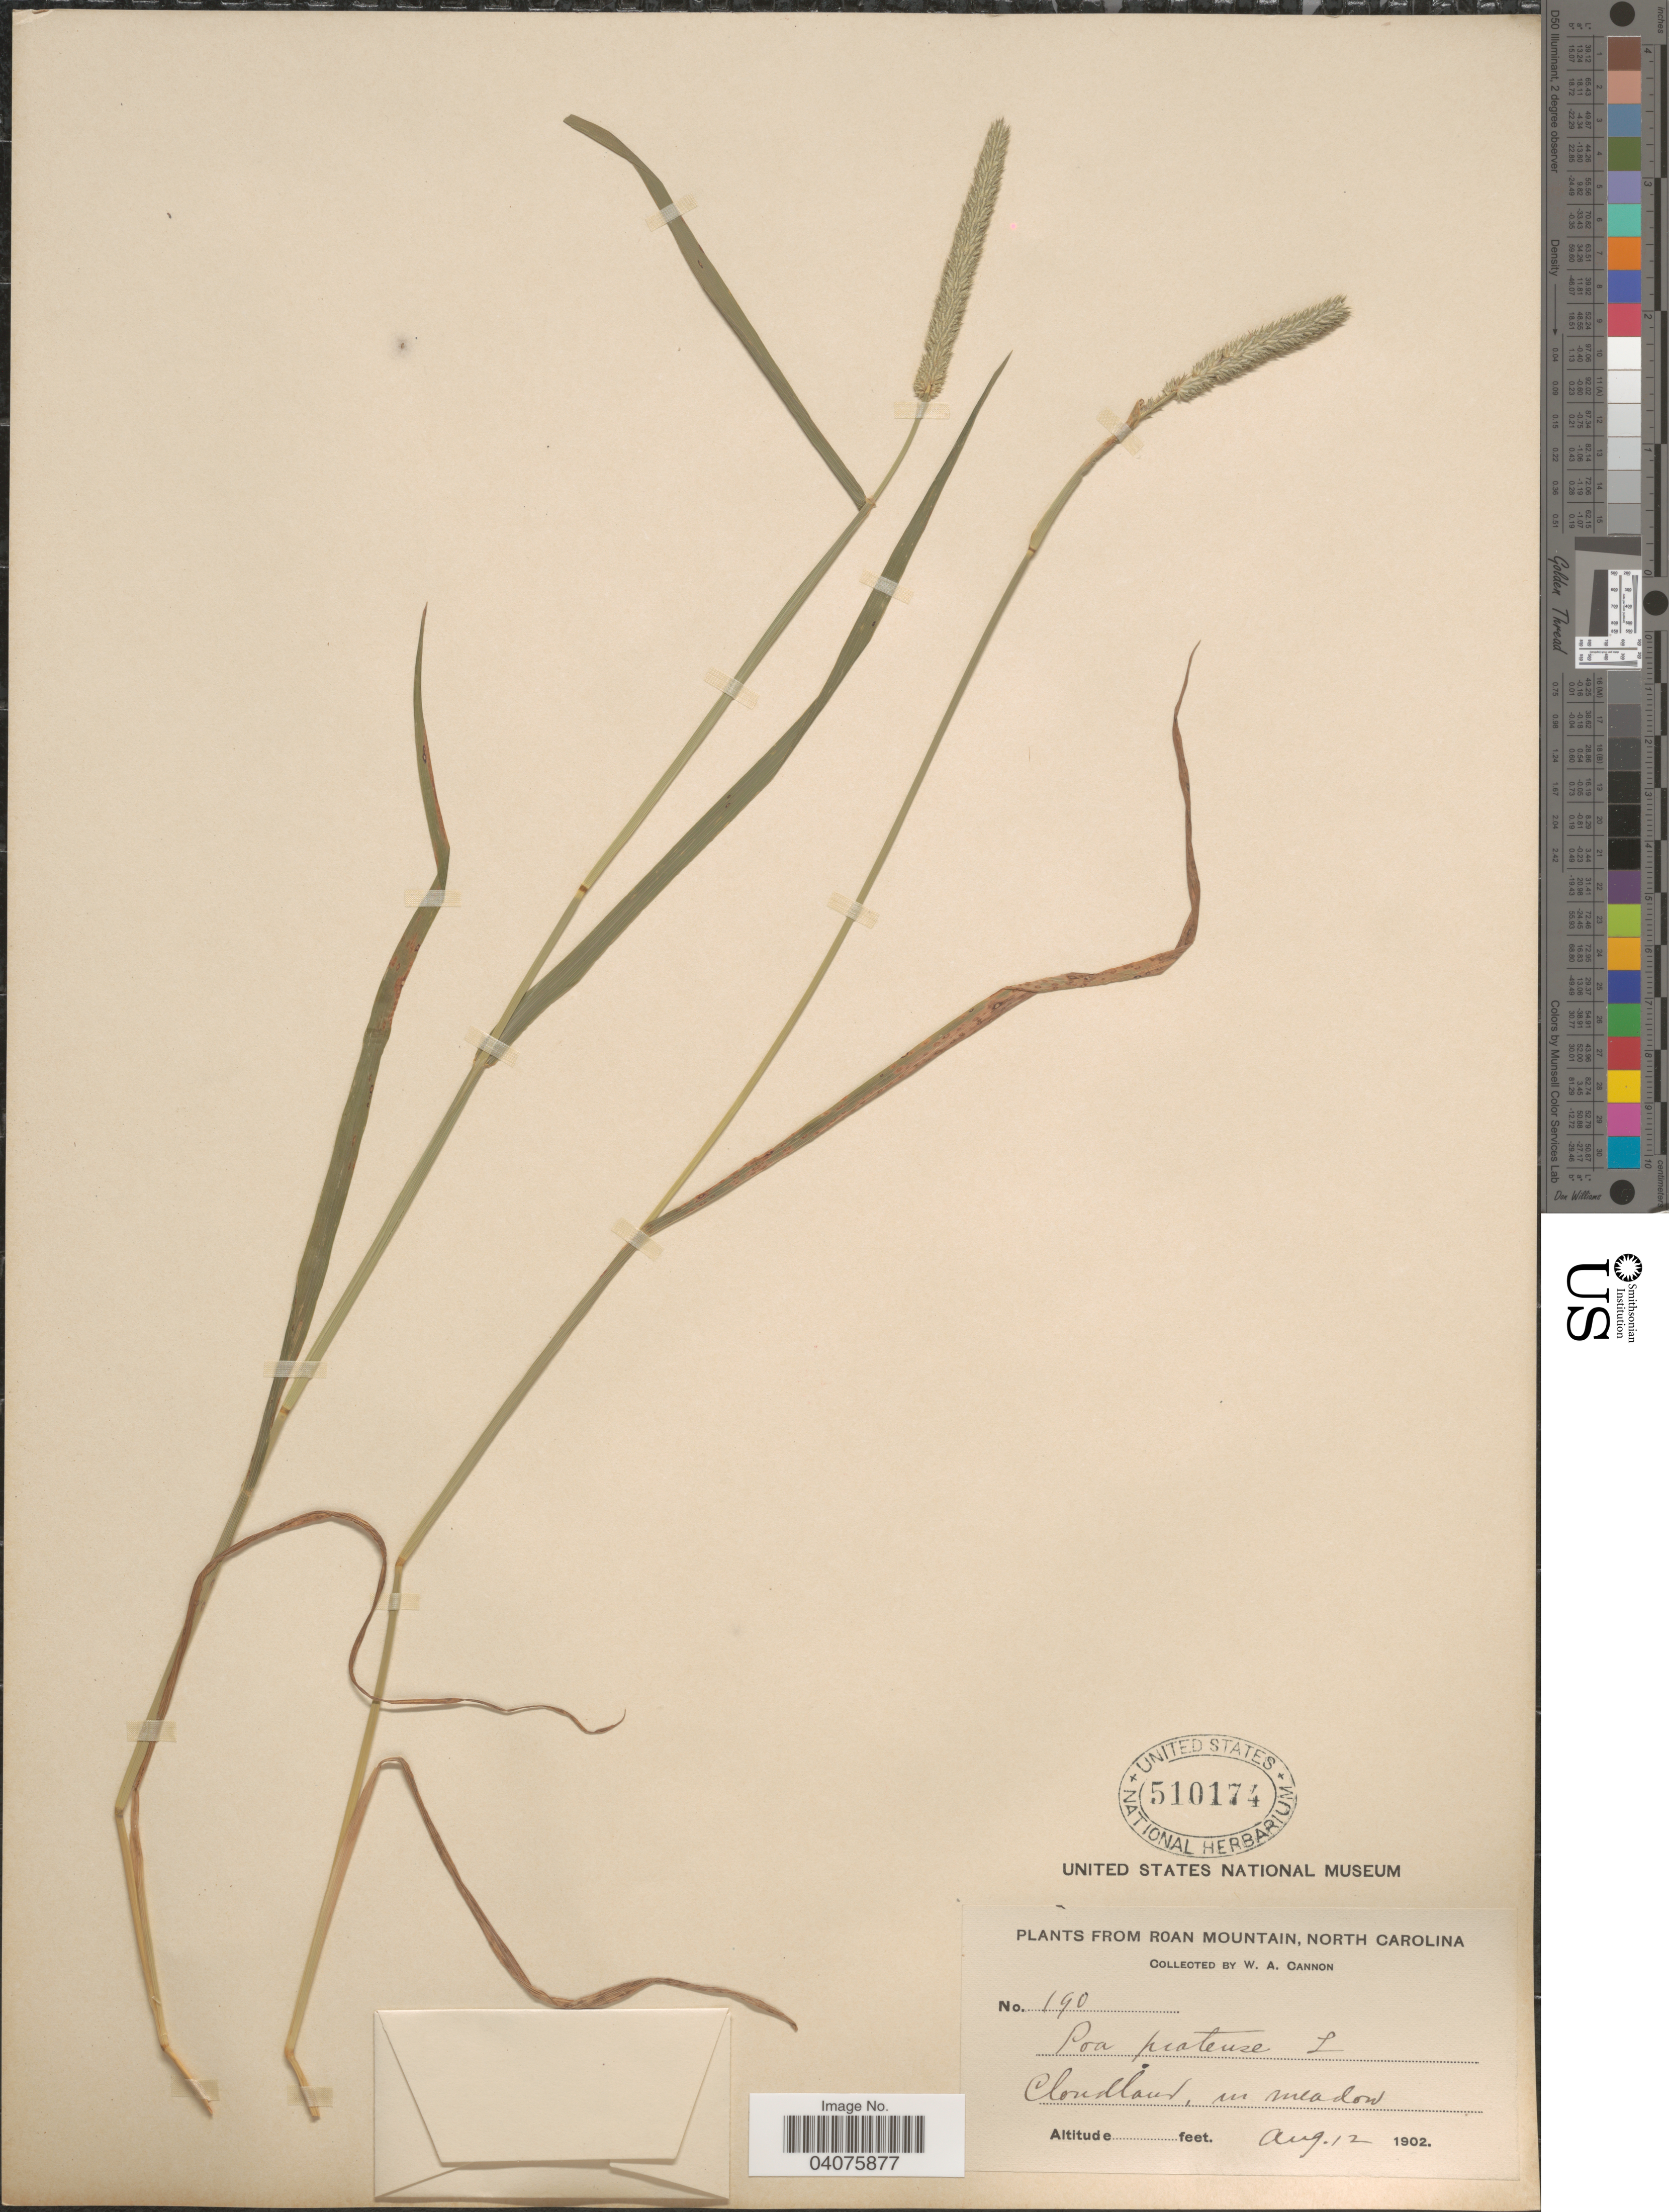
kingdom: Plantae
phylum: Tracheophyta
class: Liliopsida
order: Poales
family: Poaceae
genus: Phleum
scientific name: Phleum pratense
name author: L.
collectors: W. Cannon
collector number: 190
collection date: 1902-08-12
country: United States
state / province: North Carolina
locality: Roan Mountain. Cloudland, in meadow.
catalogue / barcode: US 510174